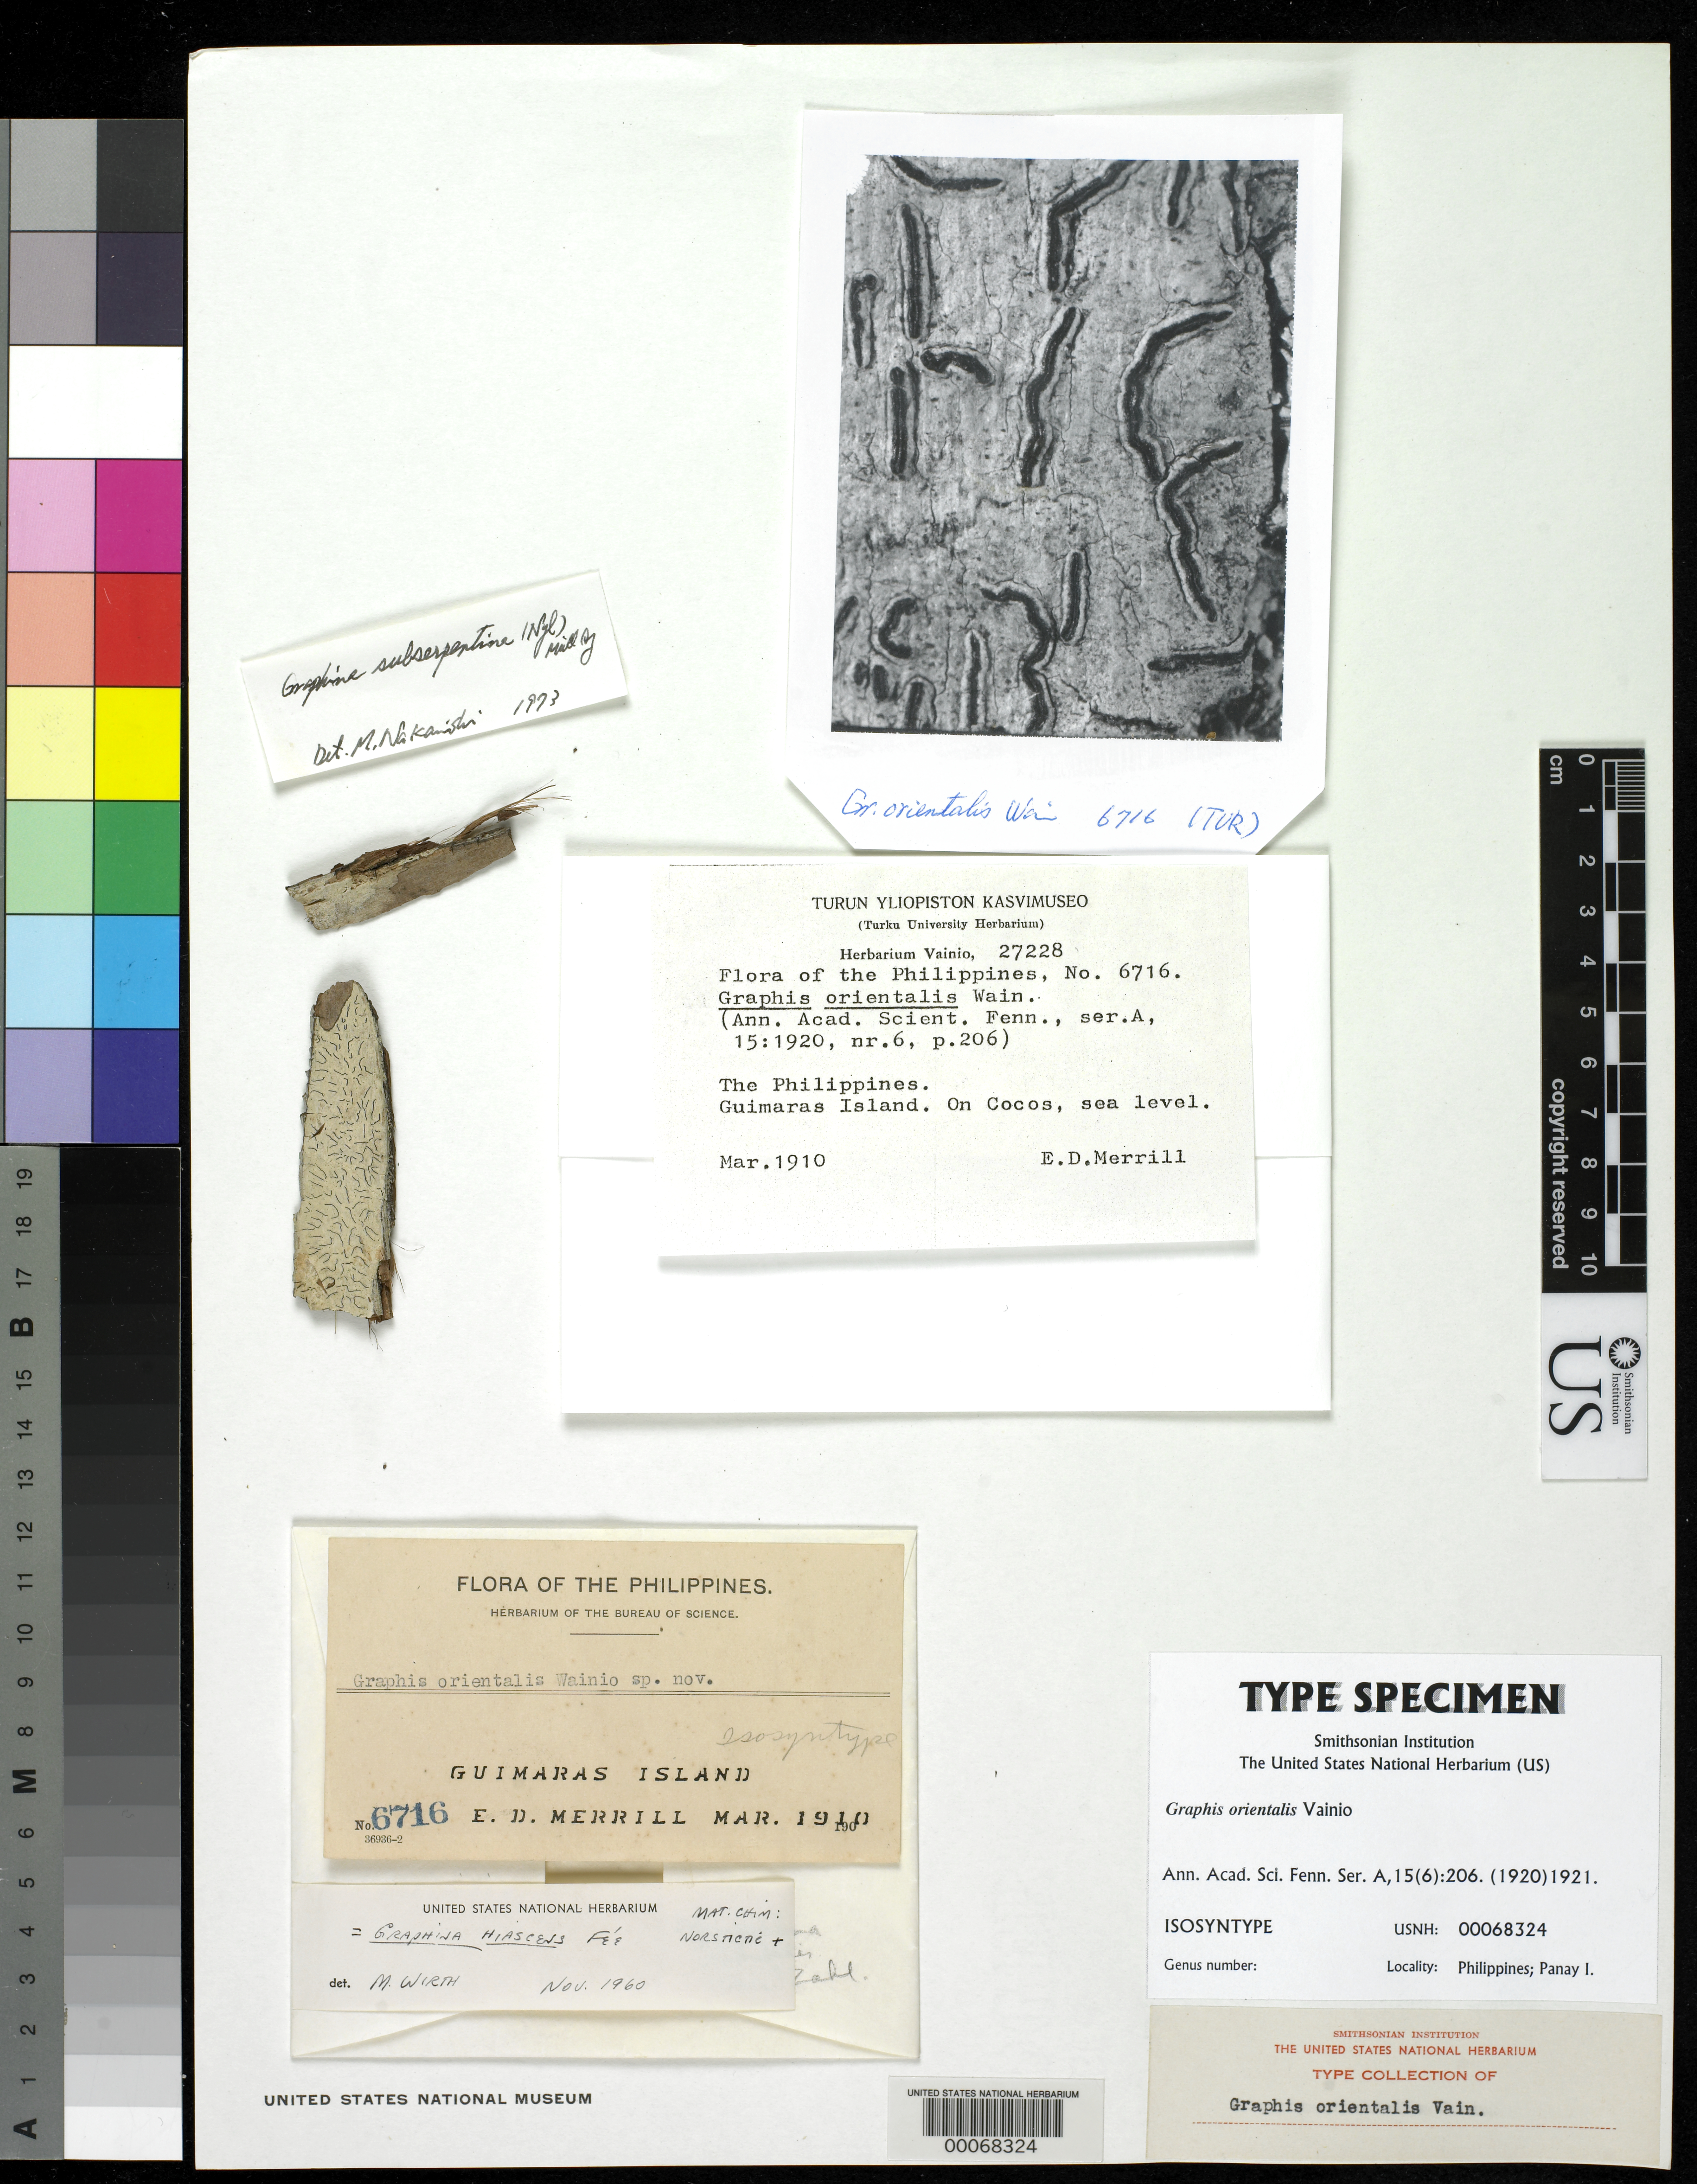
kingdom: Fungi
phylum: Ascomycota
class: Lecanoromycetes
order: Ostropales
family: Graphidaceae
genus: Graphis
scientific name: Graphis orientalis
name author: Vain.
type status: Isosyntype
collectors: E. D. Merrill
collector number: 6716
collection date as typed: Mar 1910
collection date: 1910-03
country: Philippines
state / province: Western Visayas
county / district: Iloilo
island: Panay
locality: Guimaras Is.